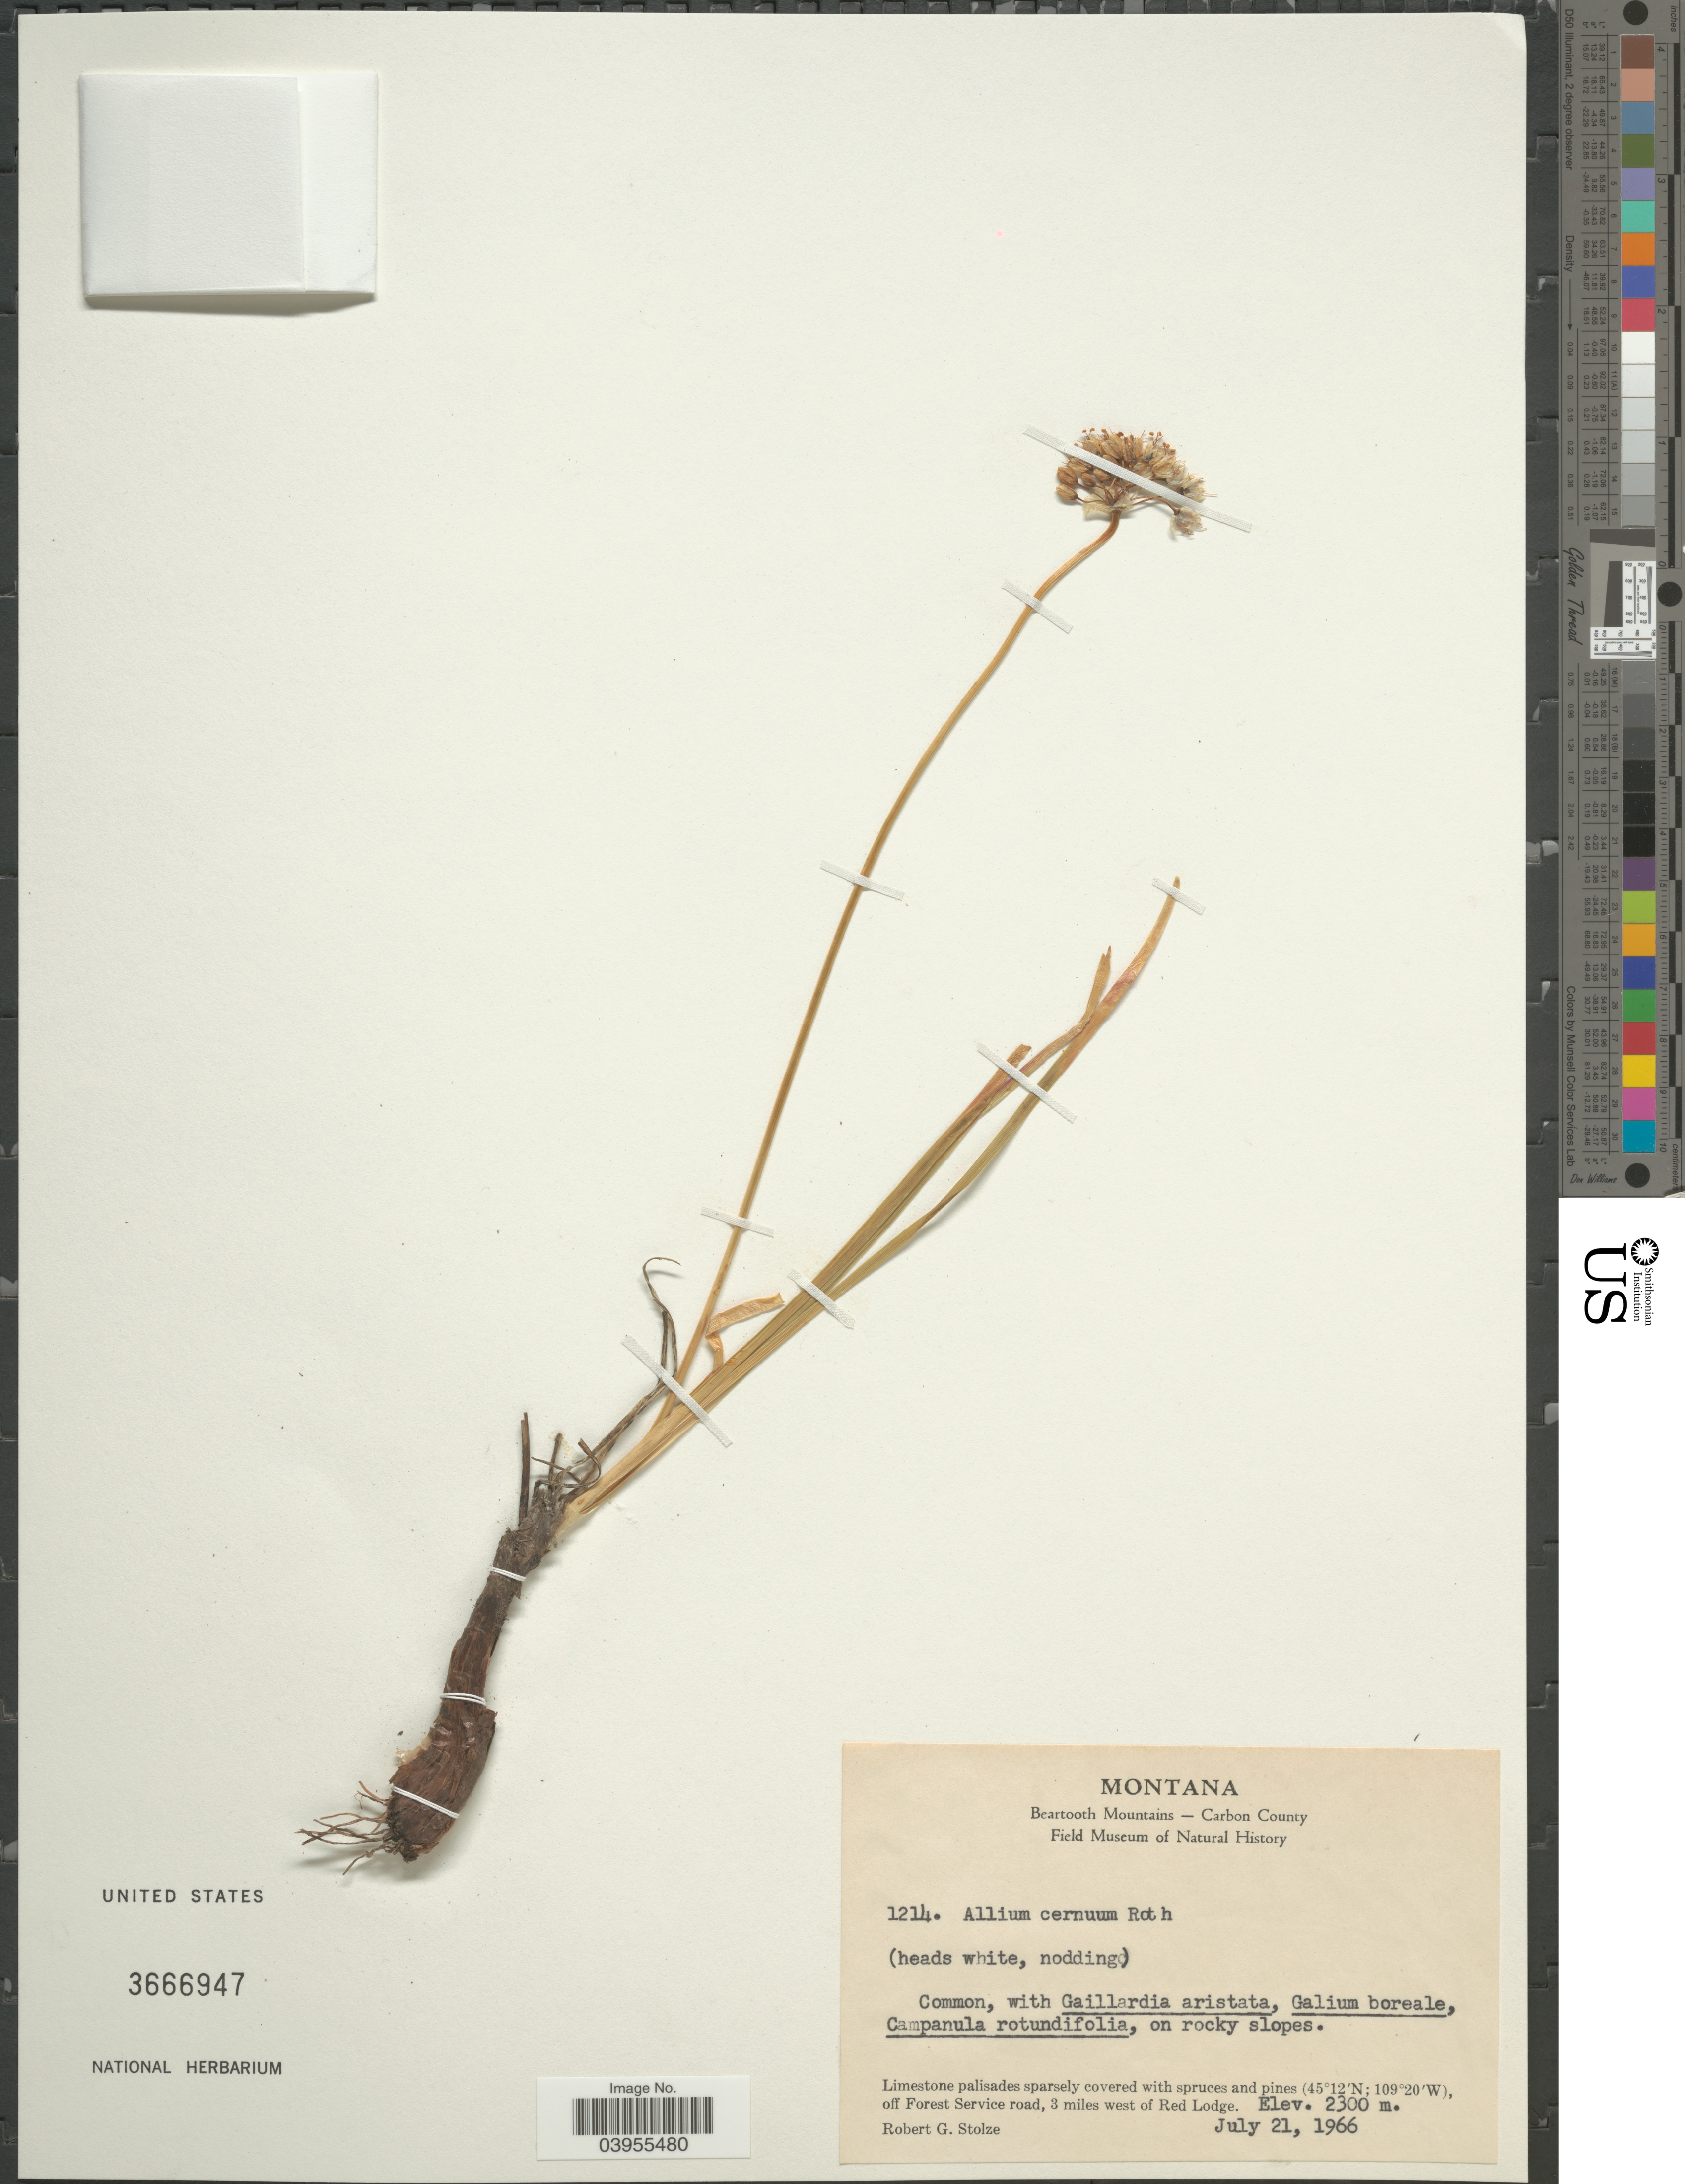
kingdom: Plantae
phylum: Tracheophyta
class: Liliopsida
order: Asparagales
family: Amaryllidaceae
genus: Allium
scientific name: Allium cernuum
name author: Roth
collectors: R. G. Stolze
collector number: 1214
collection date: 1966-07-21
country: United States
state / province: Montana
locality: Beartooth Mountains - Carbon County. Limestone palisades sparsely covered with spruces and pines, off Forest Service road, 3 miles west of Red Lodge.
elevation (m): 2300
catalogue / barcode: US 3666947